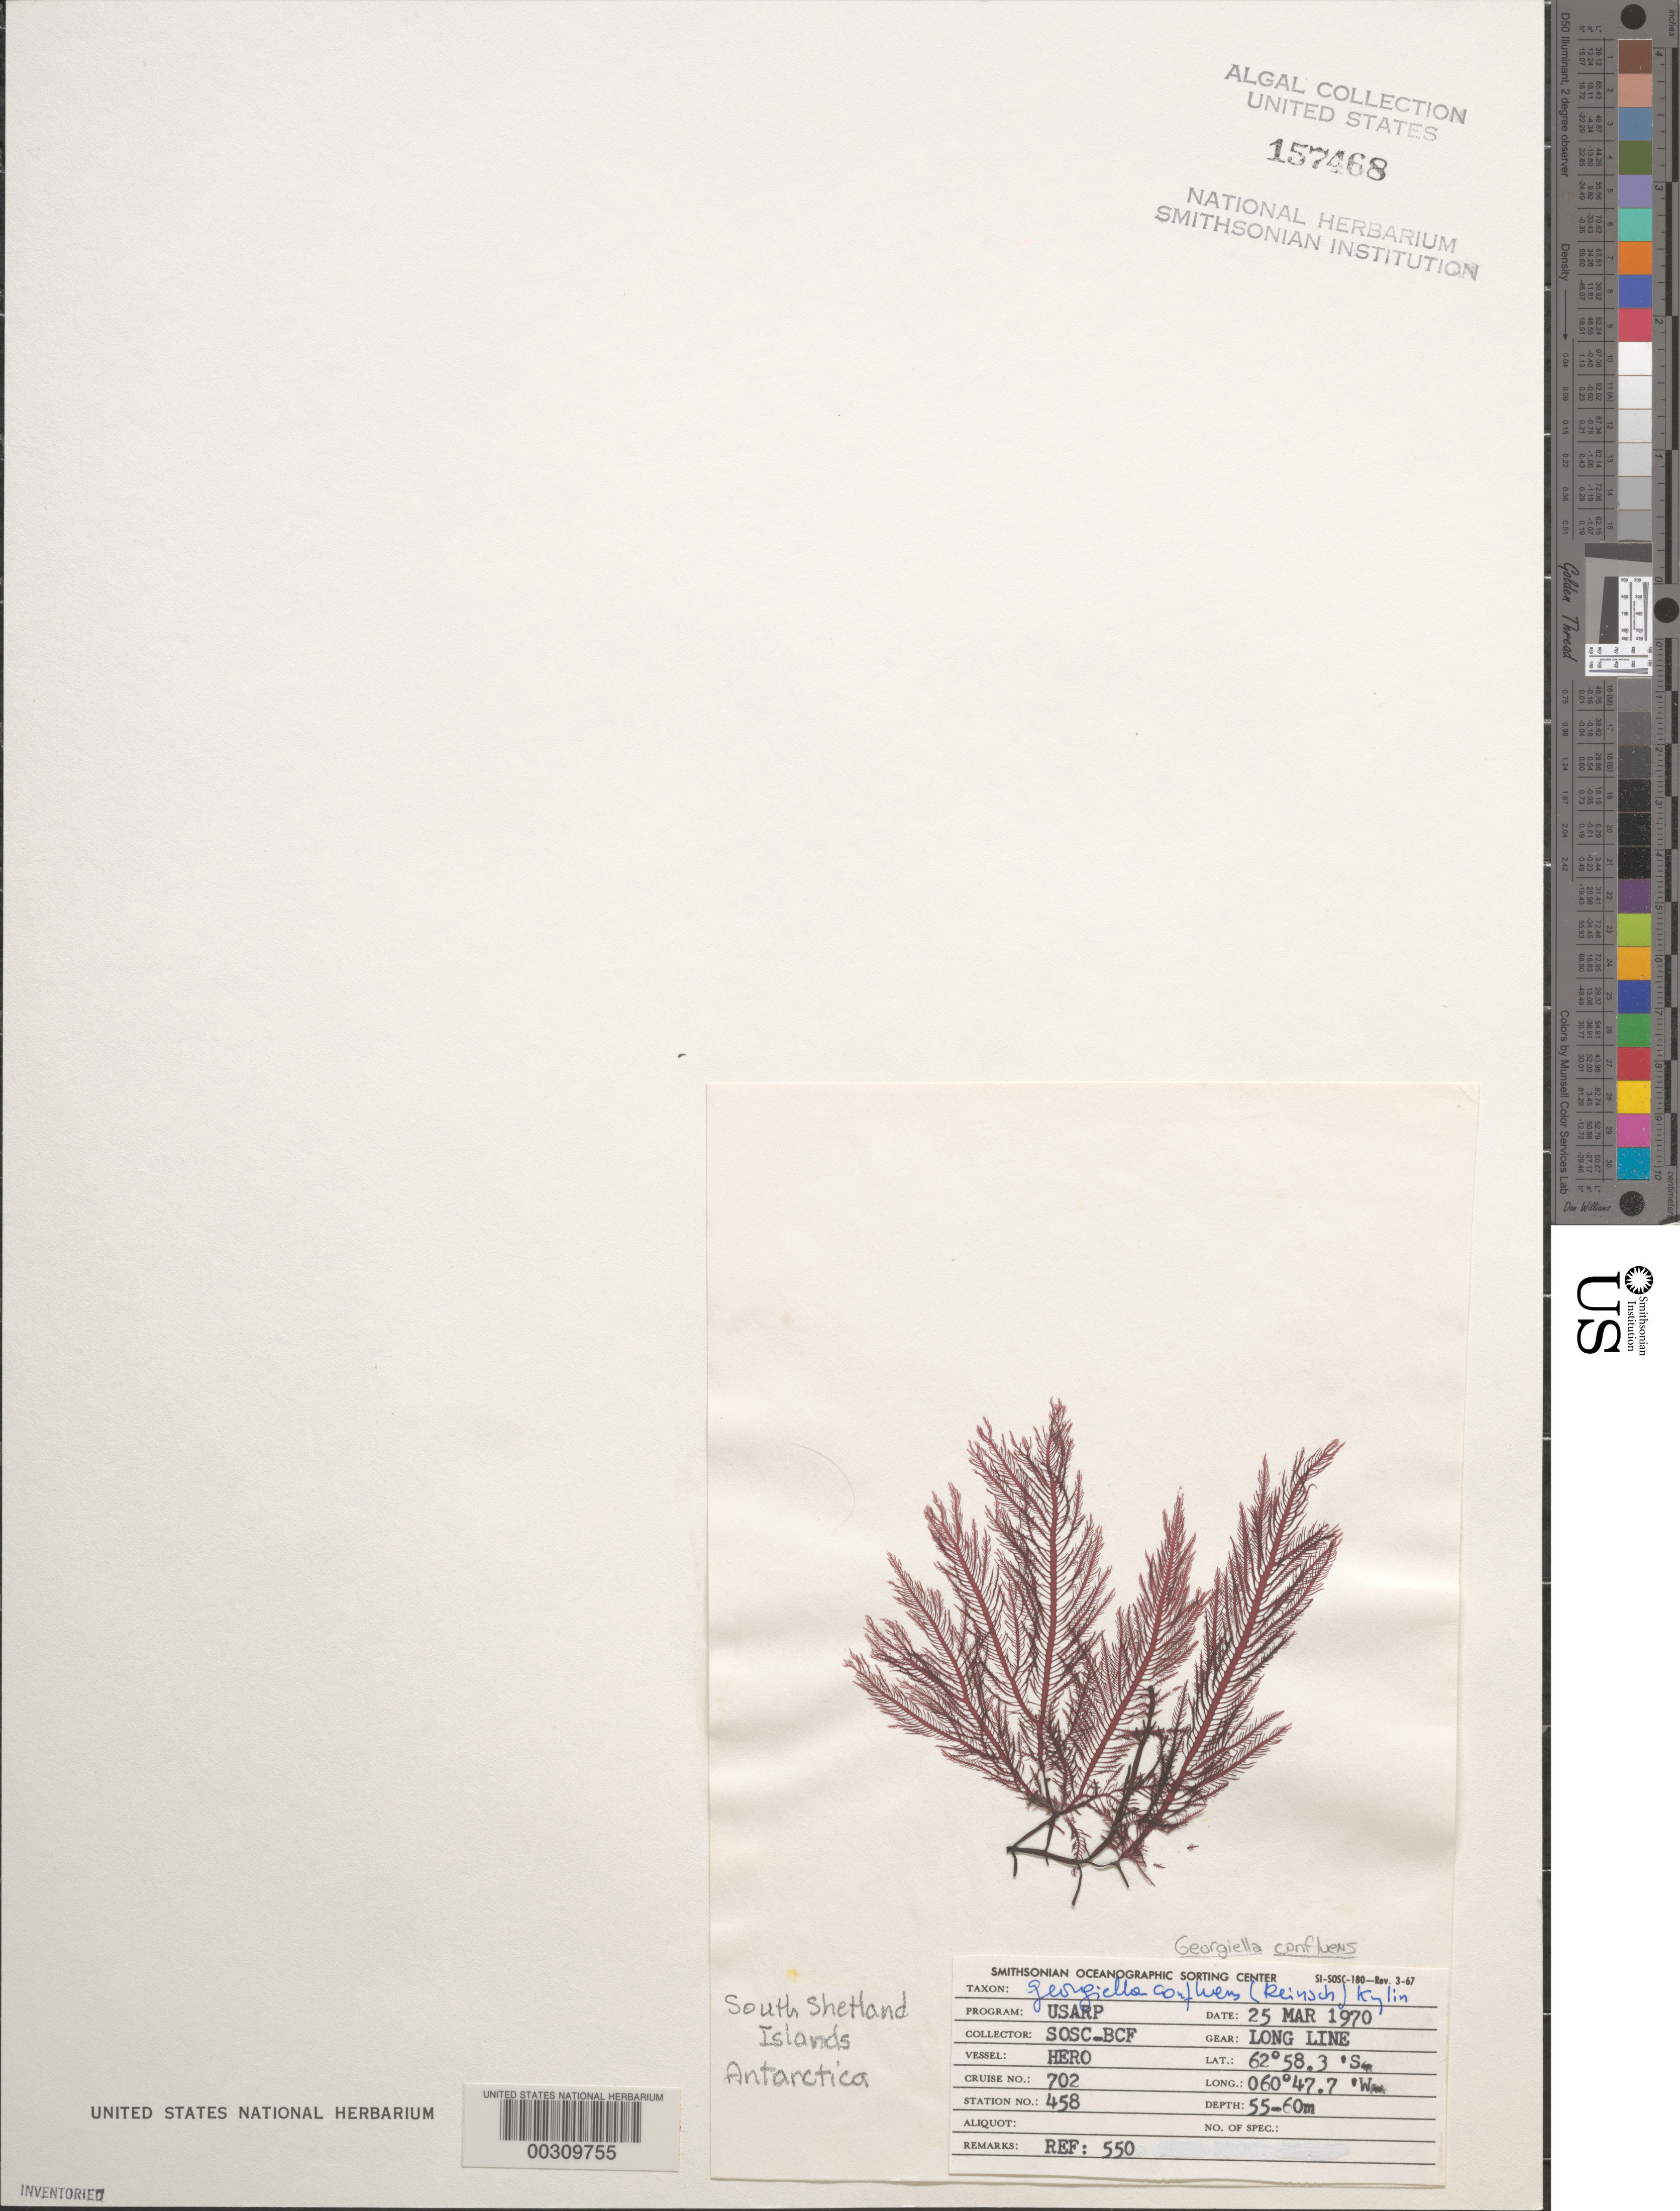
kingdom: Plantae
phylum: Rhodophyta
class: Florideophyceae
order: Ceramiales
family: Wrangeliaceae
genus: Georgiella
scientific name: Georgiella confluens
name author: (Reinsch) Kylin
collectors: SOSC-BCF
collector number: Station 458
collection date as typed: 25 Mar 1970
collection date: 1970-03-25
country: Antarctica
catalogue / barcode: US 157468